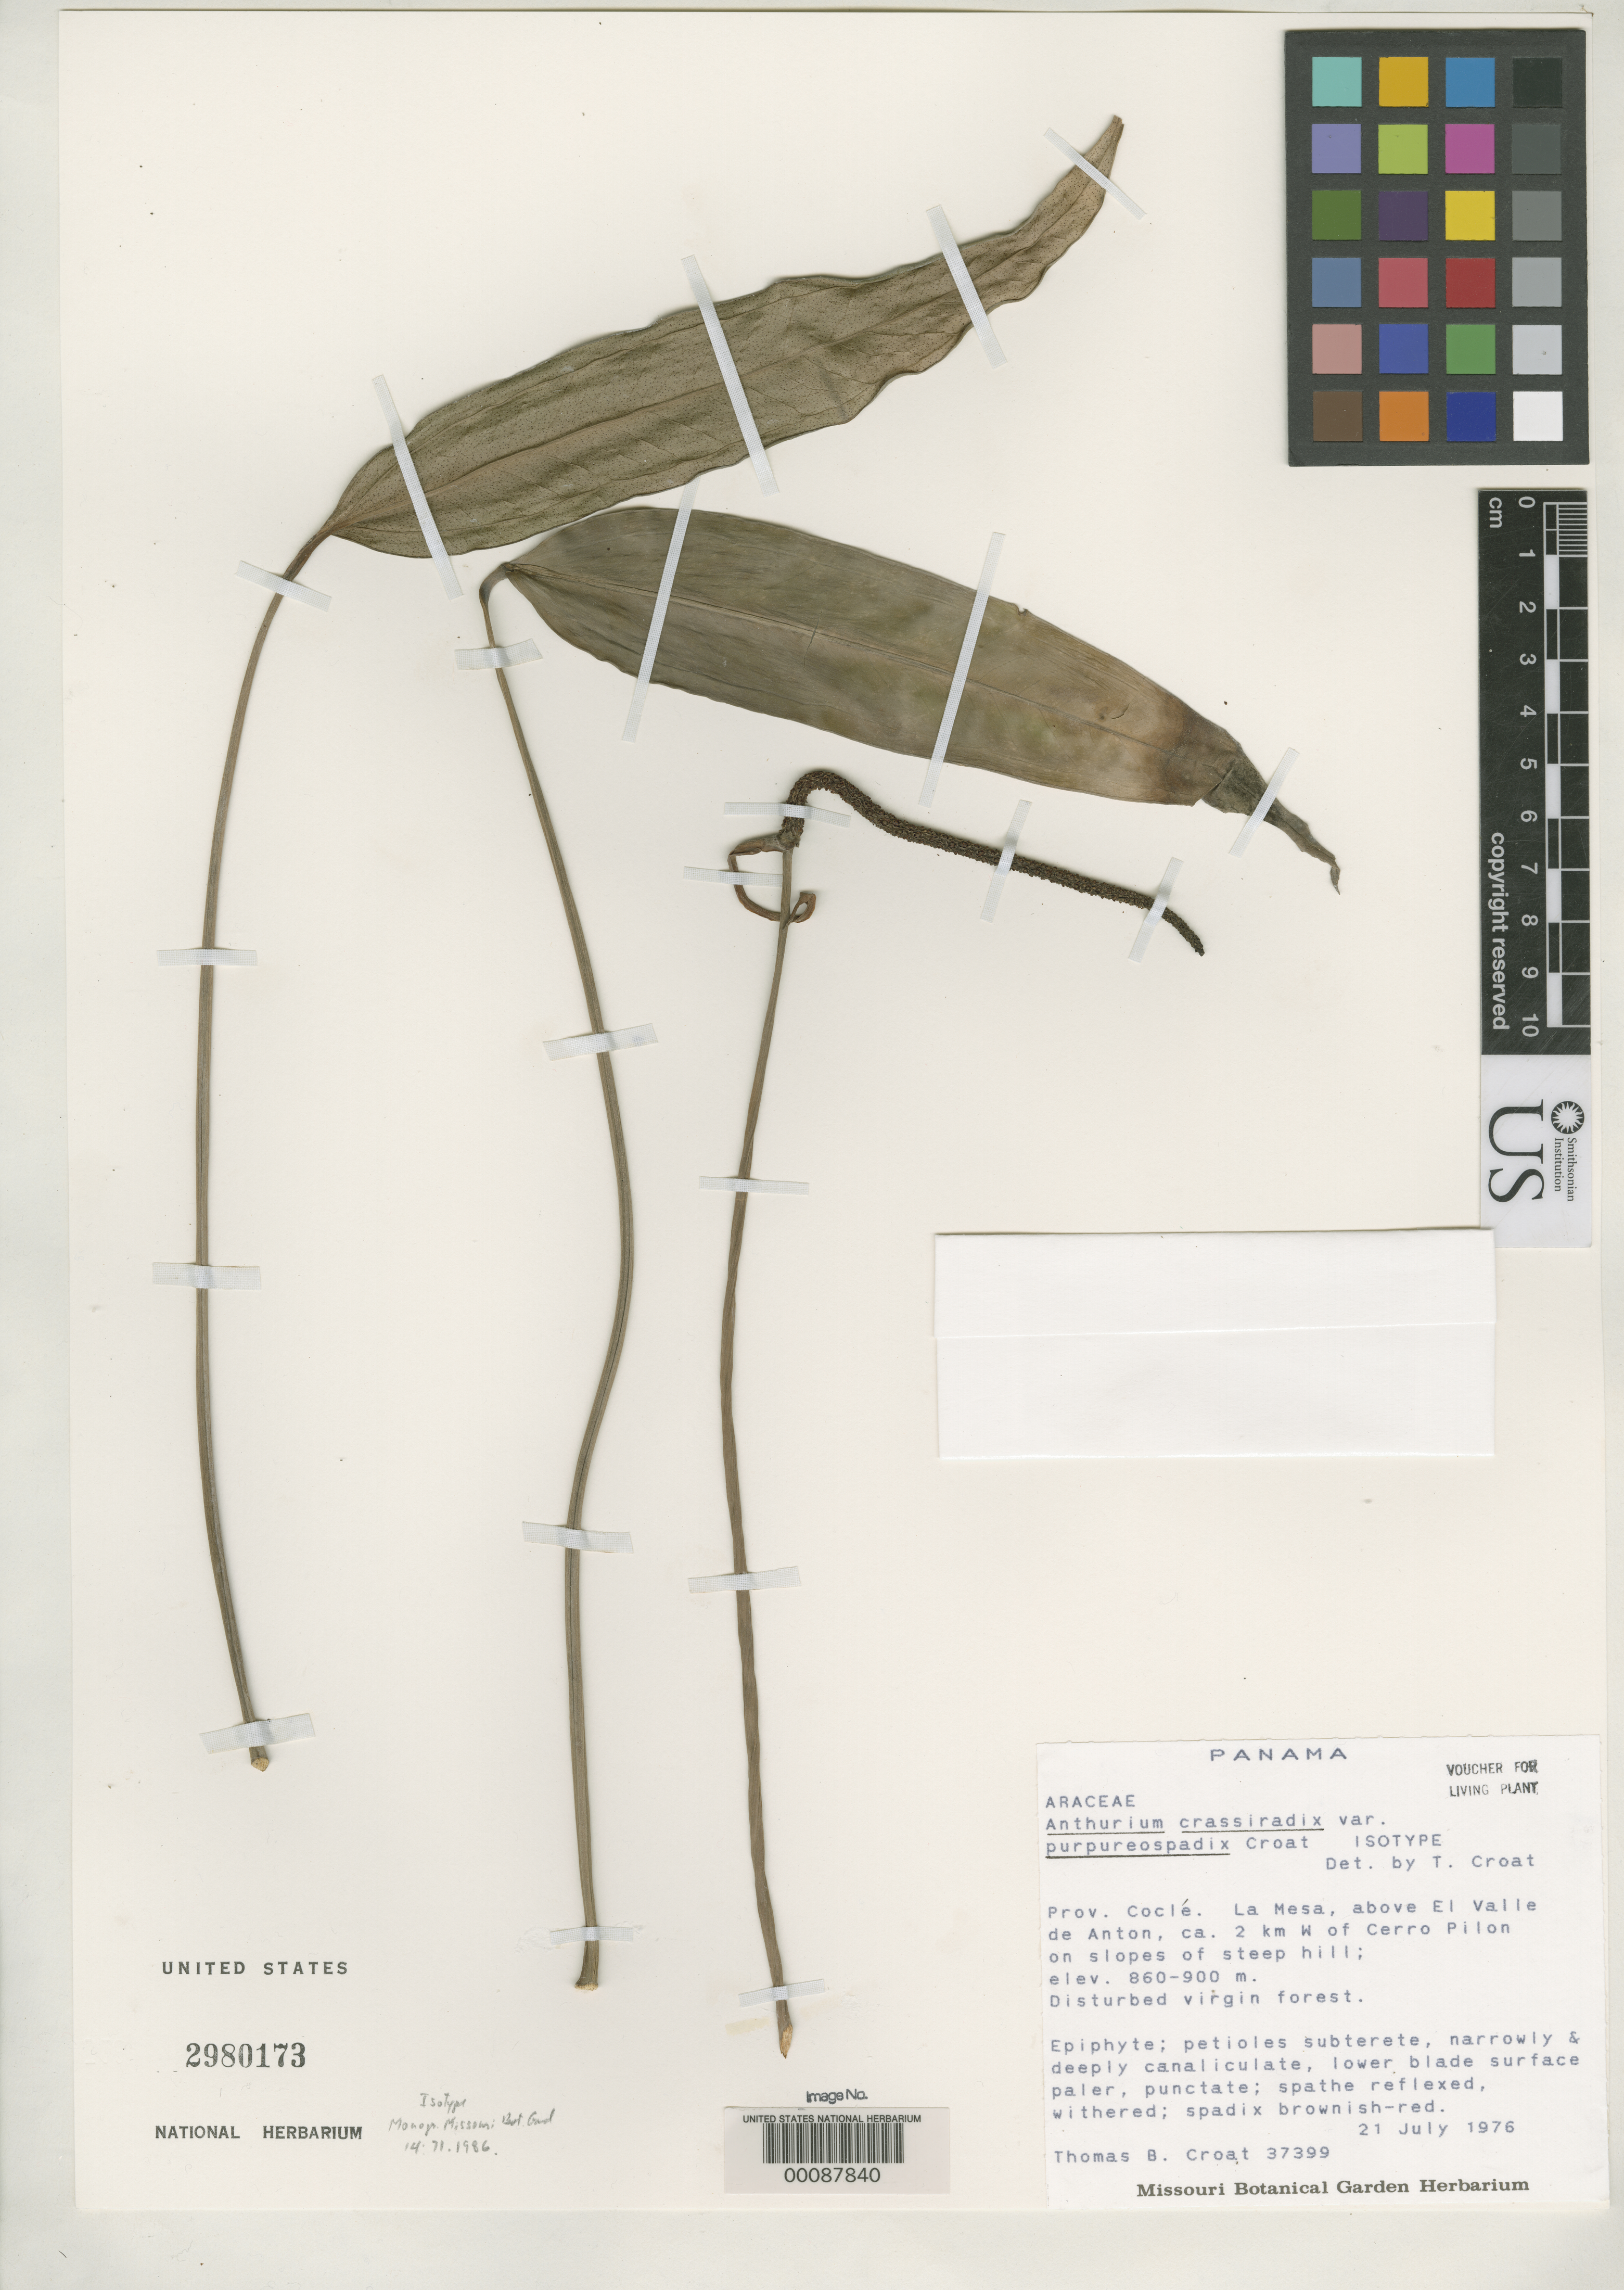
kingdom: Plantae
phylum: Tracheophyta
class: Liliopsida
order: Alismatales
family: Araceae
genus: Anthurium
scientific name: Anthurium crassiradix var. purpureospadix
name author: Croat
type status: Isotype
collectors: T. B. Croat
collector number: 37349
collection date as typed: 21 Jul 1979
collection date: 1979-07-21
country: Panama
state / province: Coclé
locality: La Mesa, above El Valle De Anton, 2 km W ofCerro Pilon.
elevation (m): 860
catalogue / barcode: US 2980173